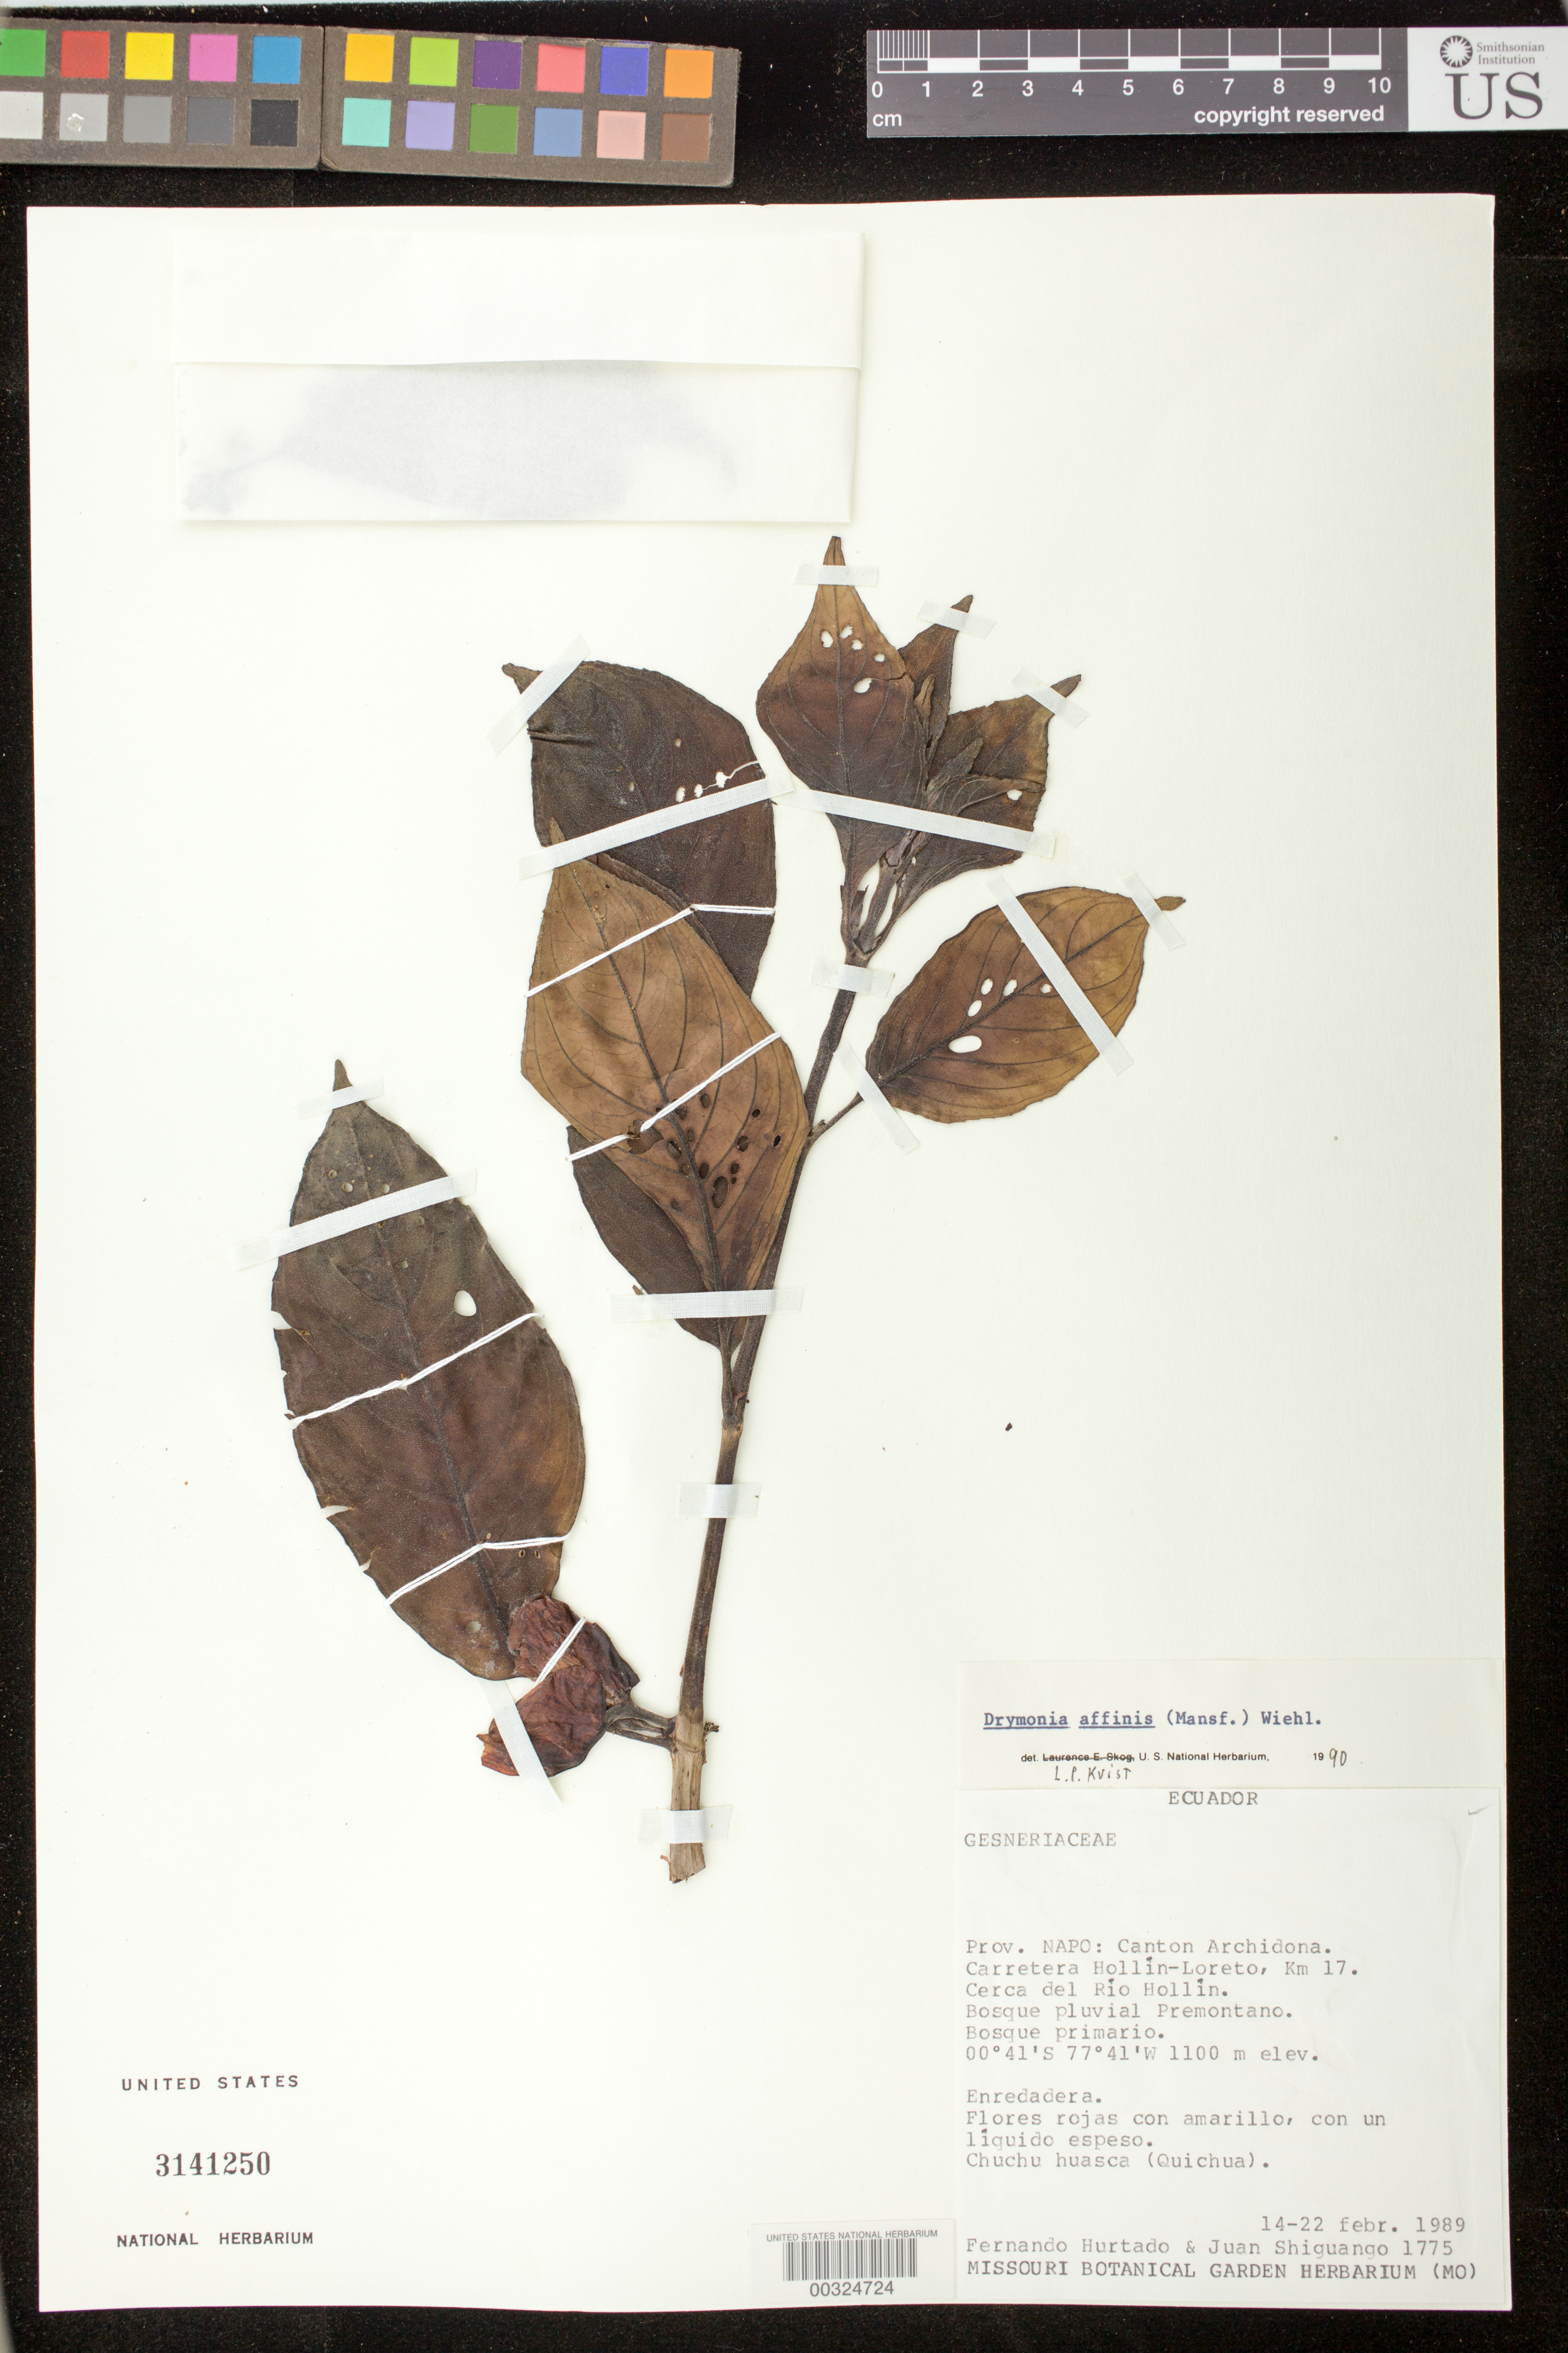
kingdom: Plantae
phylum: Tracheophyta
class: Magnoliopsida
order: Lamiales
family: Gesneriaceae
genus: Drymonia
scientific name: Drymonia affinis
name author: (Mansf.) Wiehler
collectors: F. Hurtado & J. Shiguango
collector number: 1775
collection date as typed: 14-22 Feb 1989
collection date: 1989-02-14/1989-02-22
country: Ecuador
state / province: Napo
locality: Canton Archidona, Hollin - Loreto highway, km 17, near Rio Hollin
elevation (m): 1100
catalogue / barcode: US 3141250